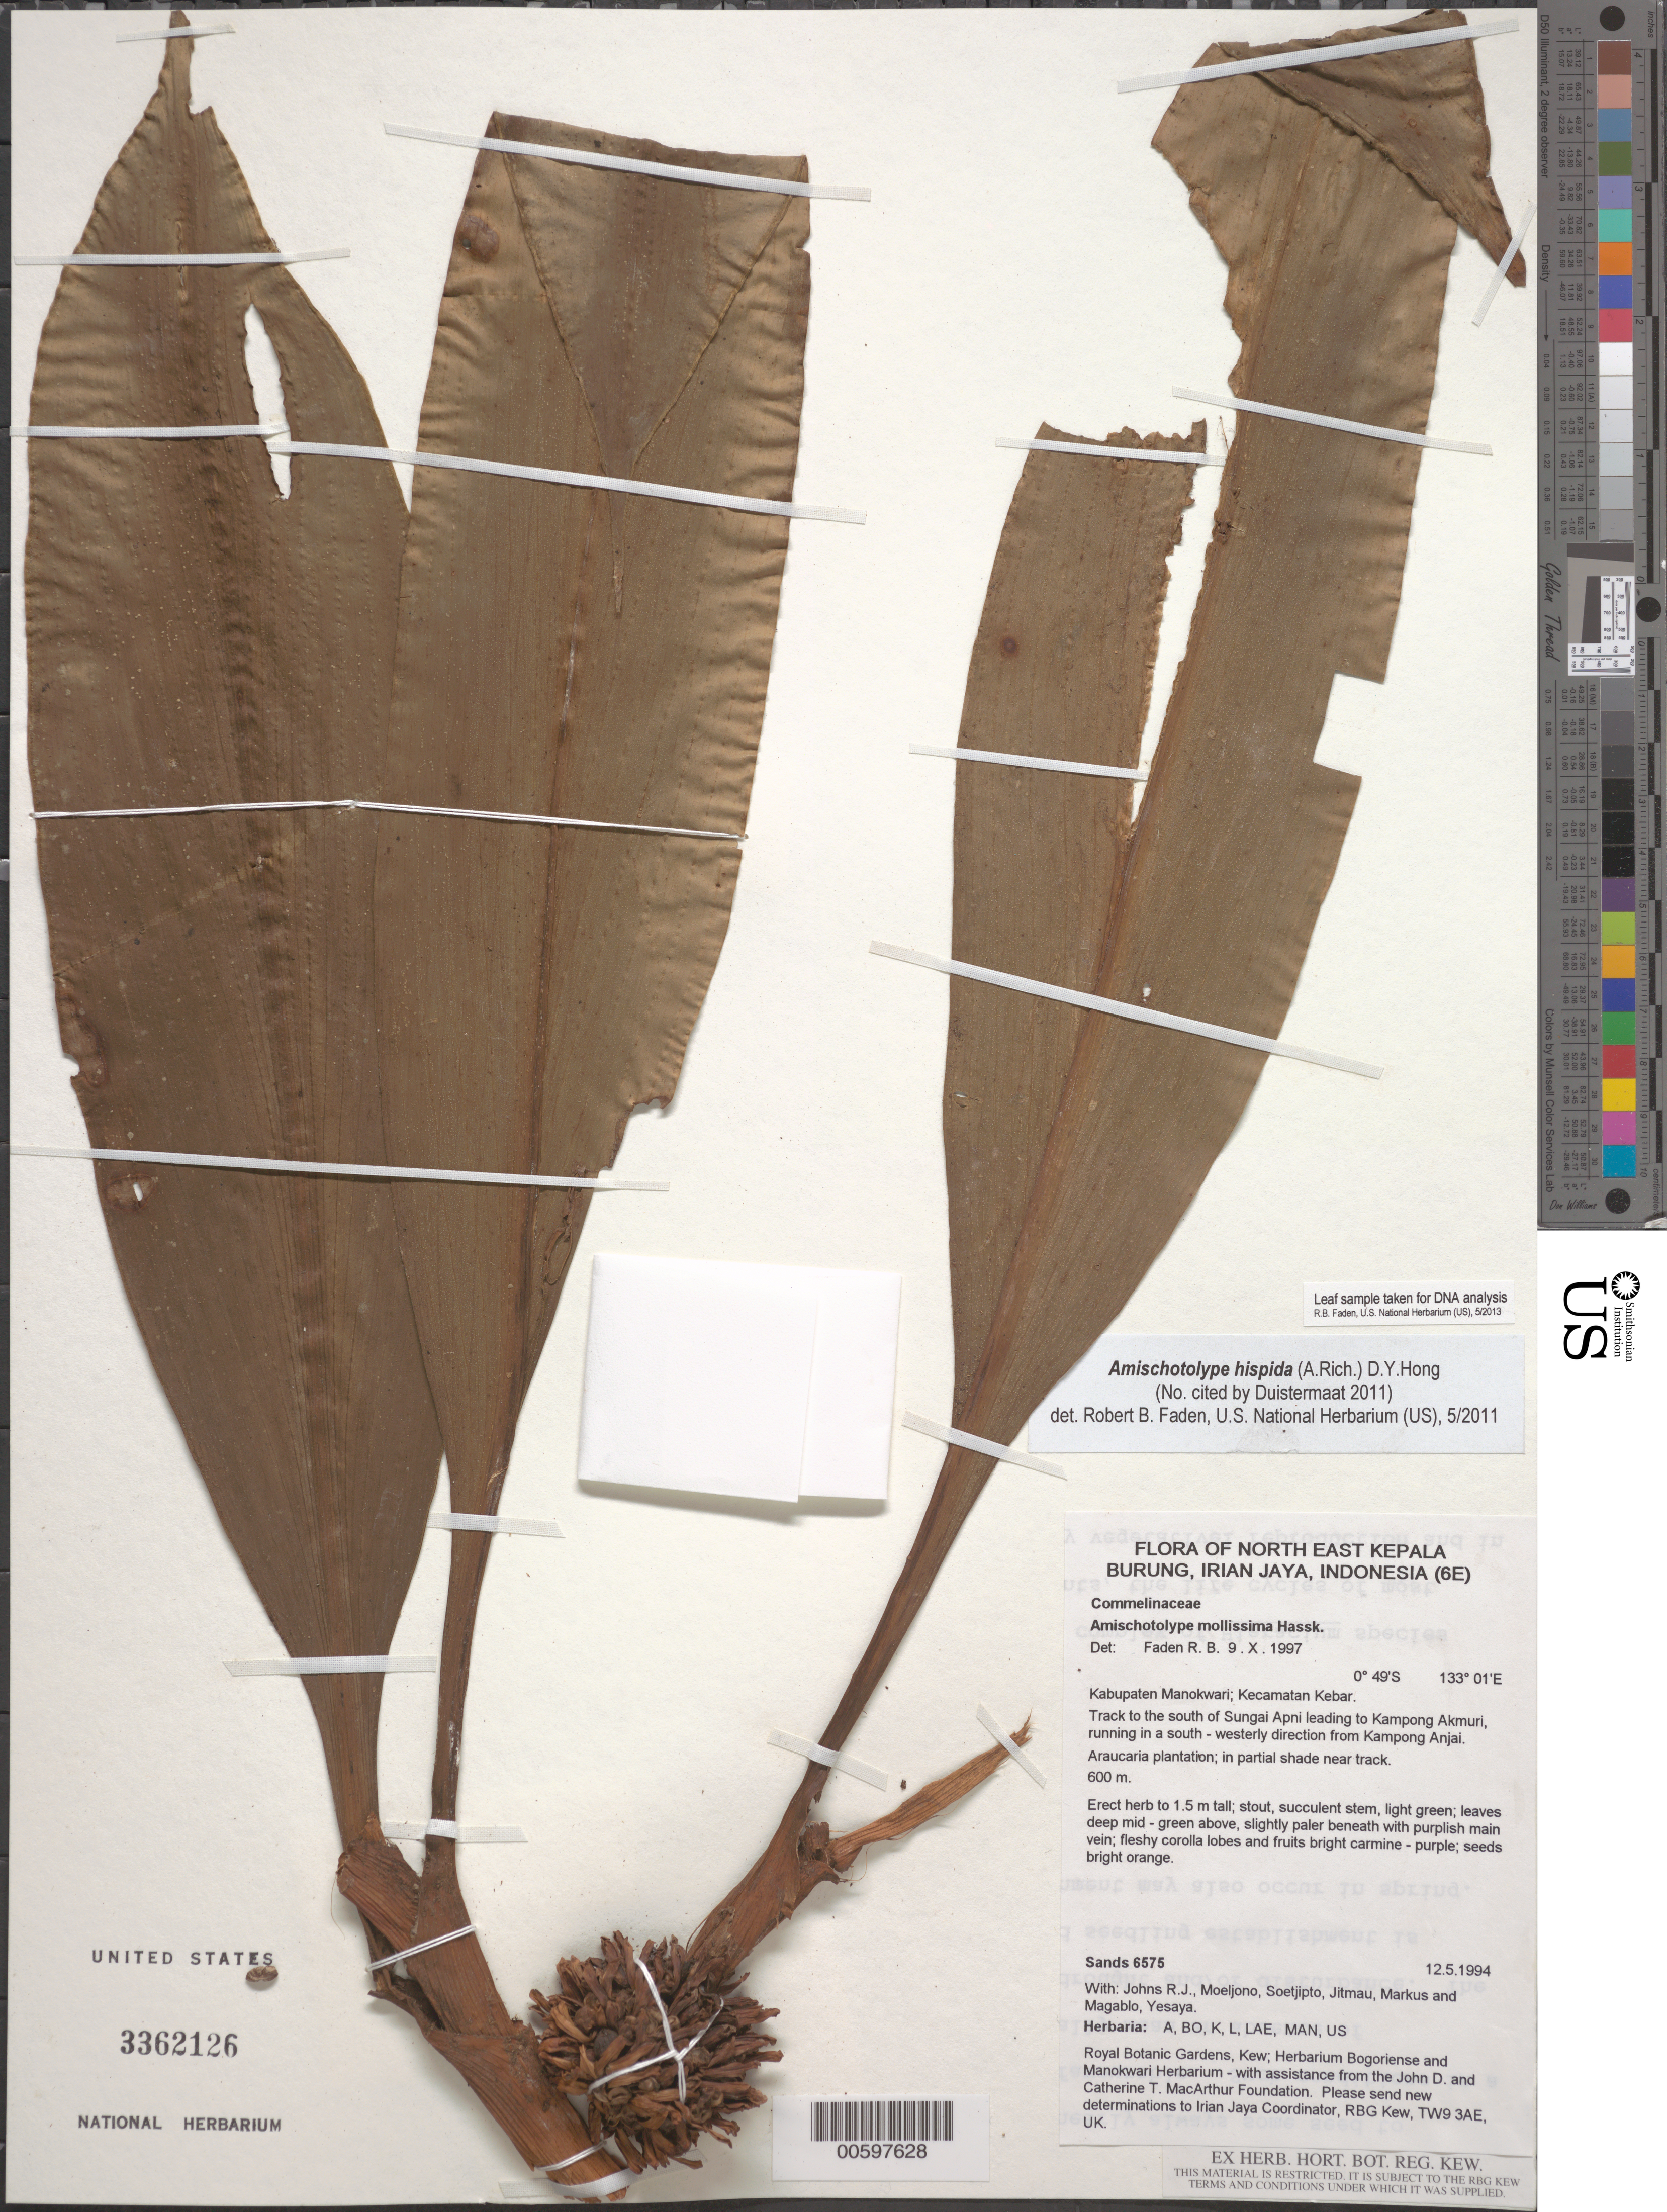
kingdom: Plantae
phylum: Tracheophyta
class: Liliopsida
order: Commelinales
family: Commelinaceae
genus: Amischotolype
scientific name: Amischotolype hispida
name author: (A. Rich.) D.Y. Hong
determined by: Faden, Robert B., (US), Smithsonian Institution - National Museum of Natural History (UNITED STATES)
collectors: M. Sands, M. Jitmau, R. Johns & -. Moeljono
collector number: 6575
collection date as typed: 12 May 1994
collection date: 1994-05-12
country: Indonesia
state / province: Papua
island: New Guinea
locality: Kabupaten manokwari, kecamatan manokwari, Irian Jaya.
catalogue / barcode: US 3362126